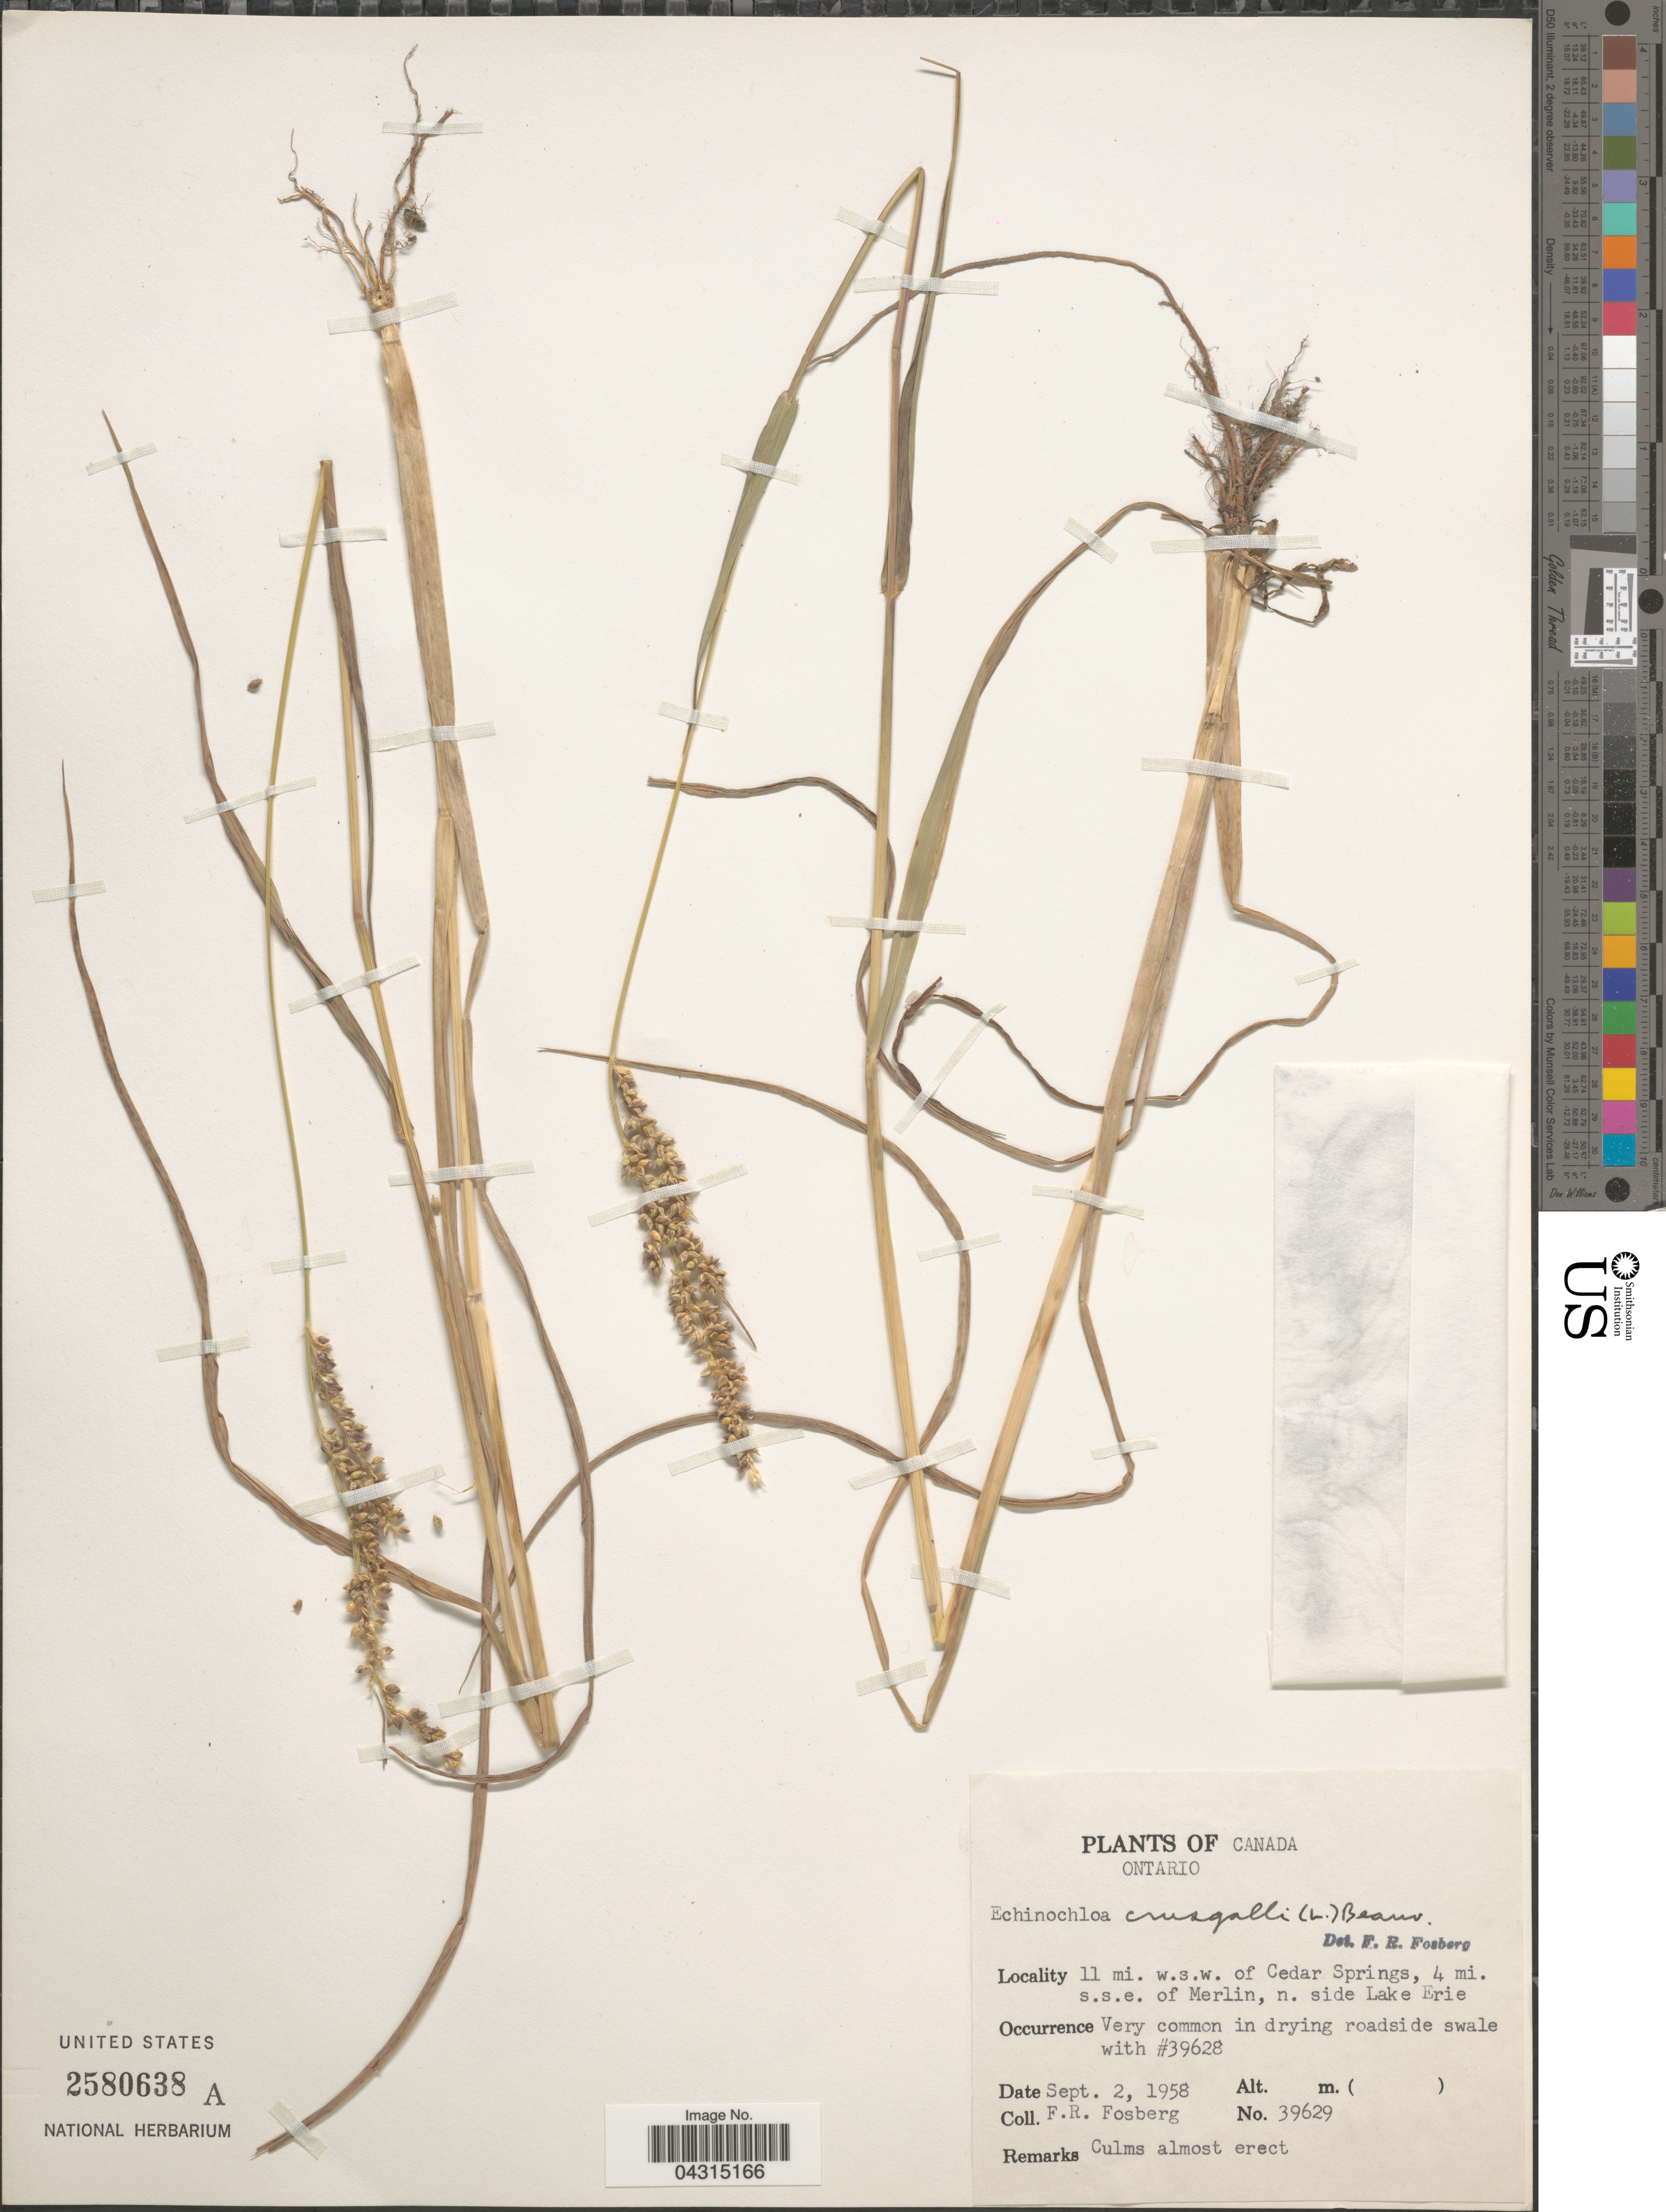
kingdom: Plantae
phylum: Tracheophyta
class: Liliopsida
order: Poales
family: Poaceae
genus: Echinochloa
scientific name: Echinochloa crus-galli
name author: (L.) P. Beauv.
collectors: F. R. Fosberg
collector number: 39629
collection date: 1958-09-02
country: Canada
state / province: Ontario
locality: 11 mi. w.s.w. of Cedar Springs, 4 mi. s.s.e. of Merlin, n. side Lake Erie.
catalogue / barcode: US 2580638A